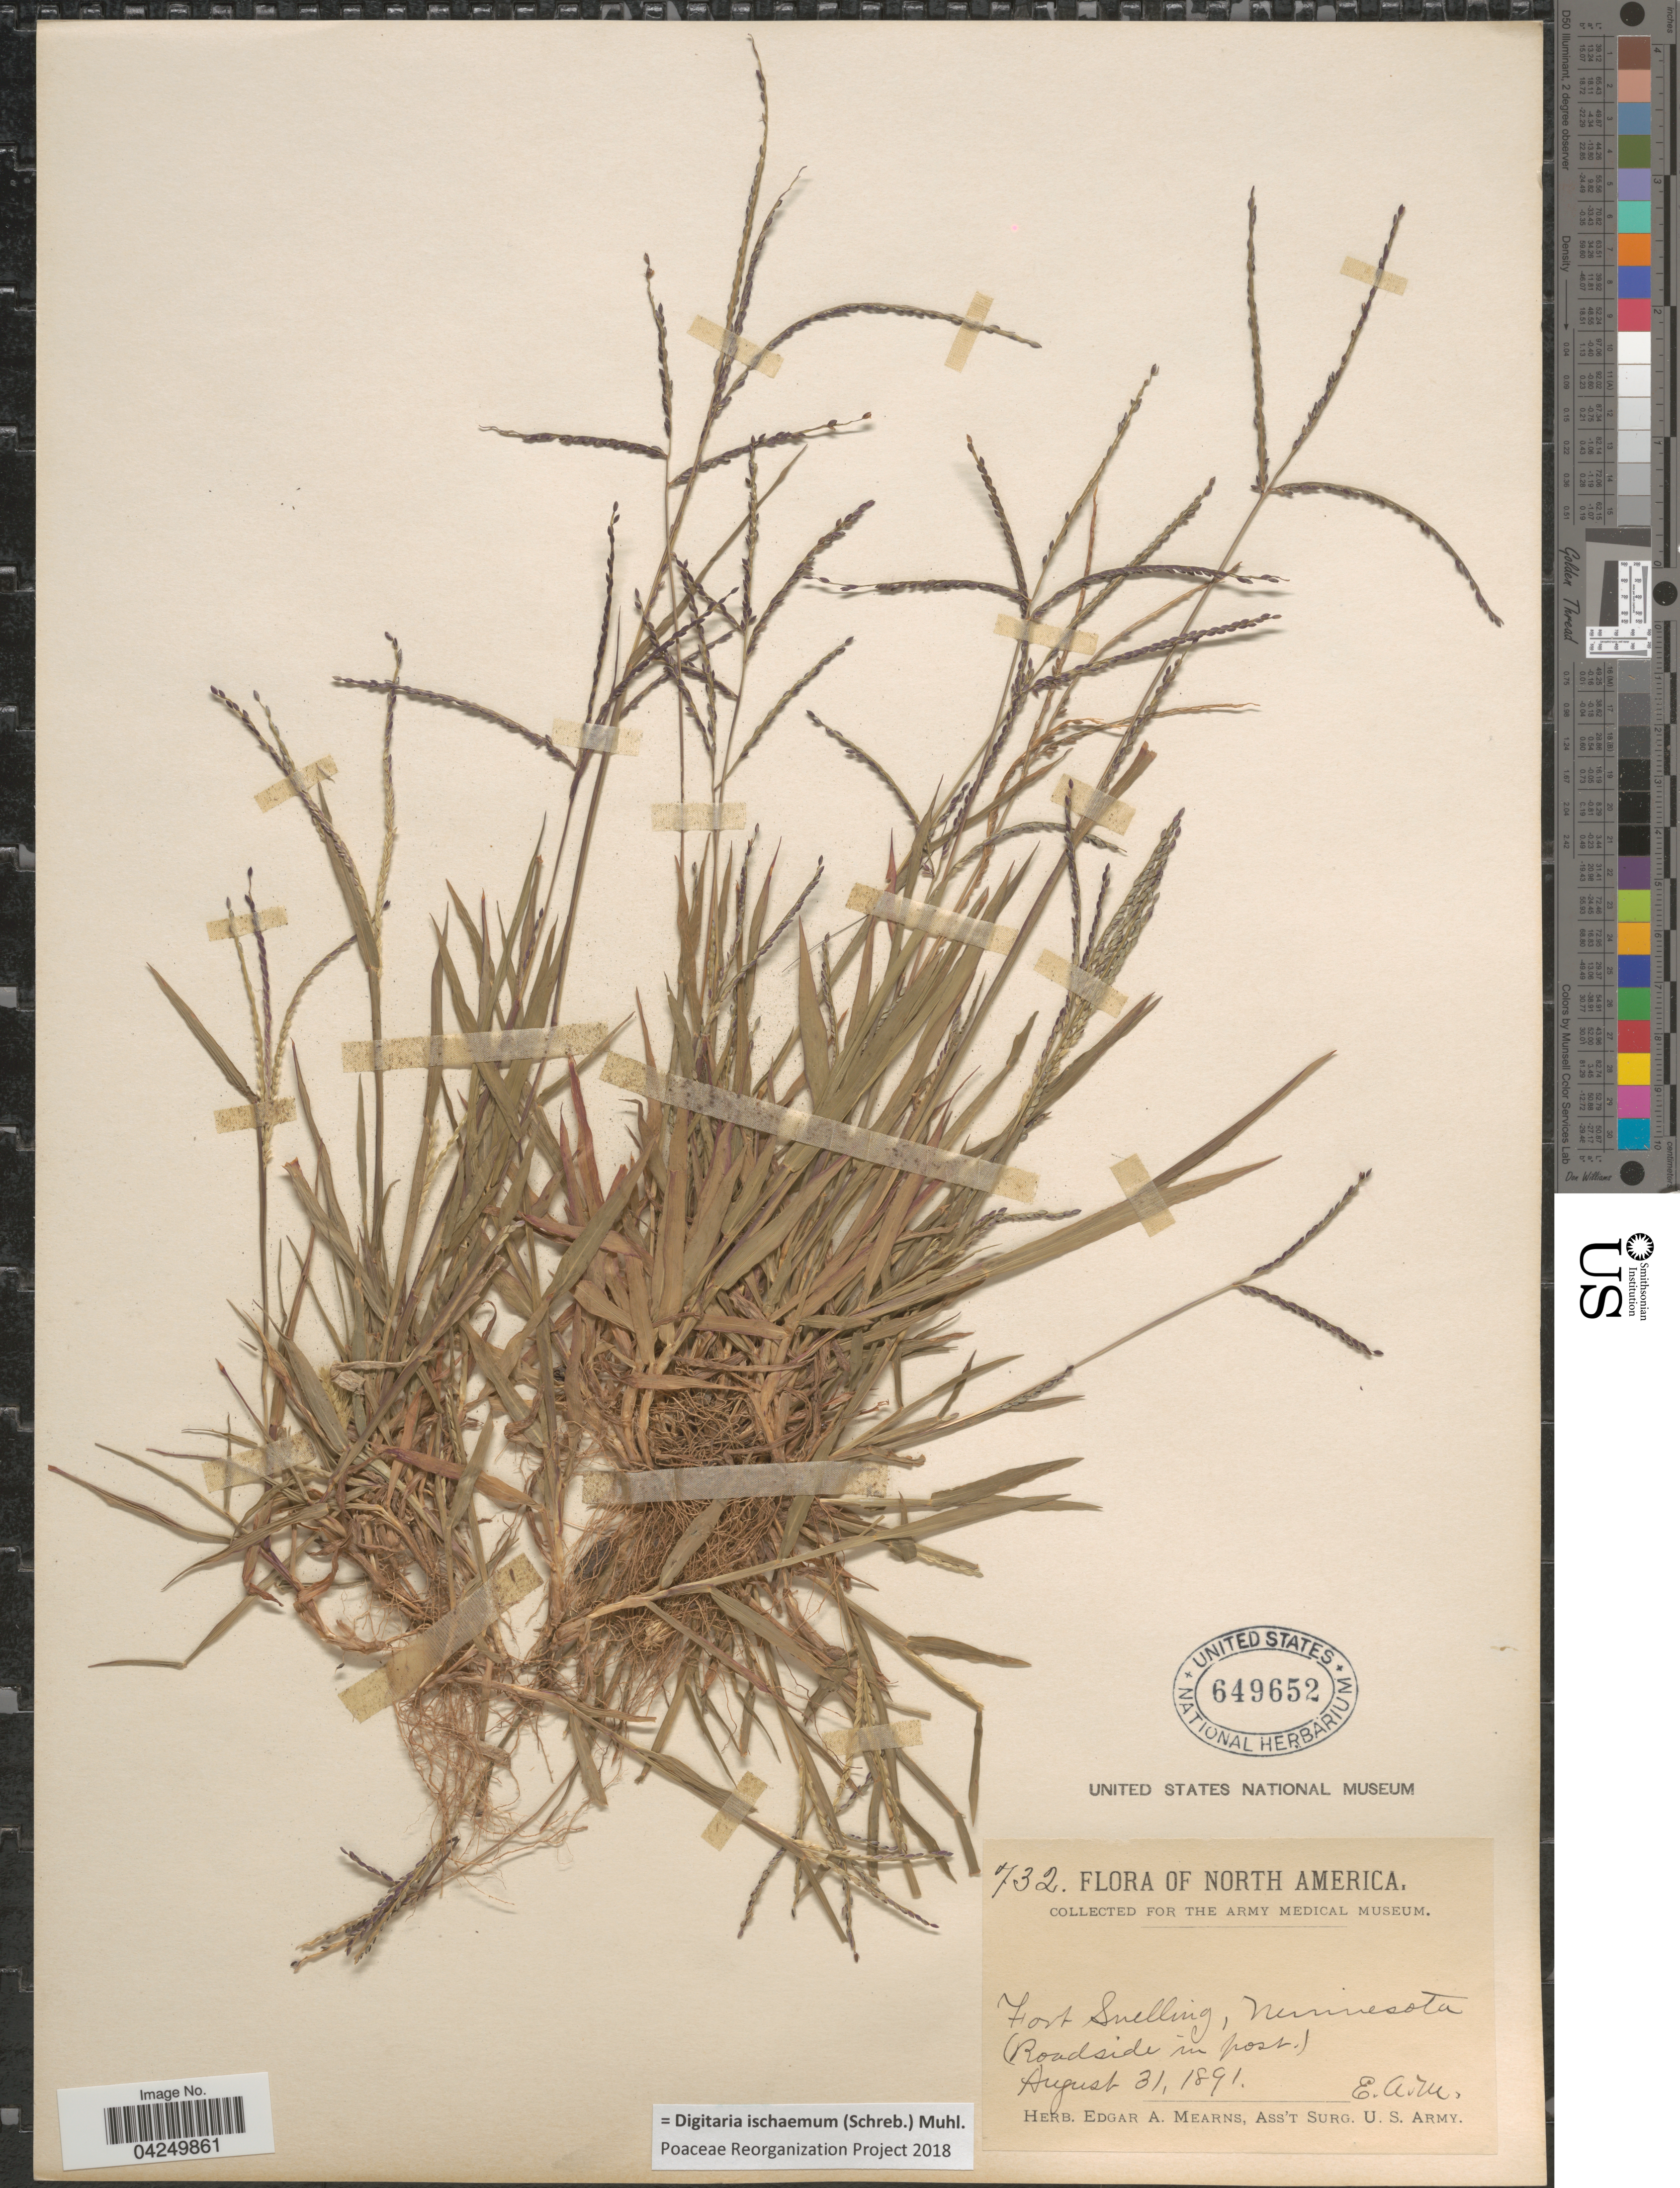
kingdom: Plantae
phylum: Tracheophyta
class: Liliopsida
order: Poales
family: Poaceae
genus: Digitaria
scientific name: Digitaria ischaemum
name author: (Schreber) Schreber ex Muhl.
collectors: E. A. Mearns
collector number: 732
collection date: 1891-08-31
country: United States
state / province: Minnesota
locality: Fort Snelling (Roadside in post.).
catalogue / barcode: US 649652